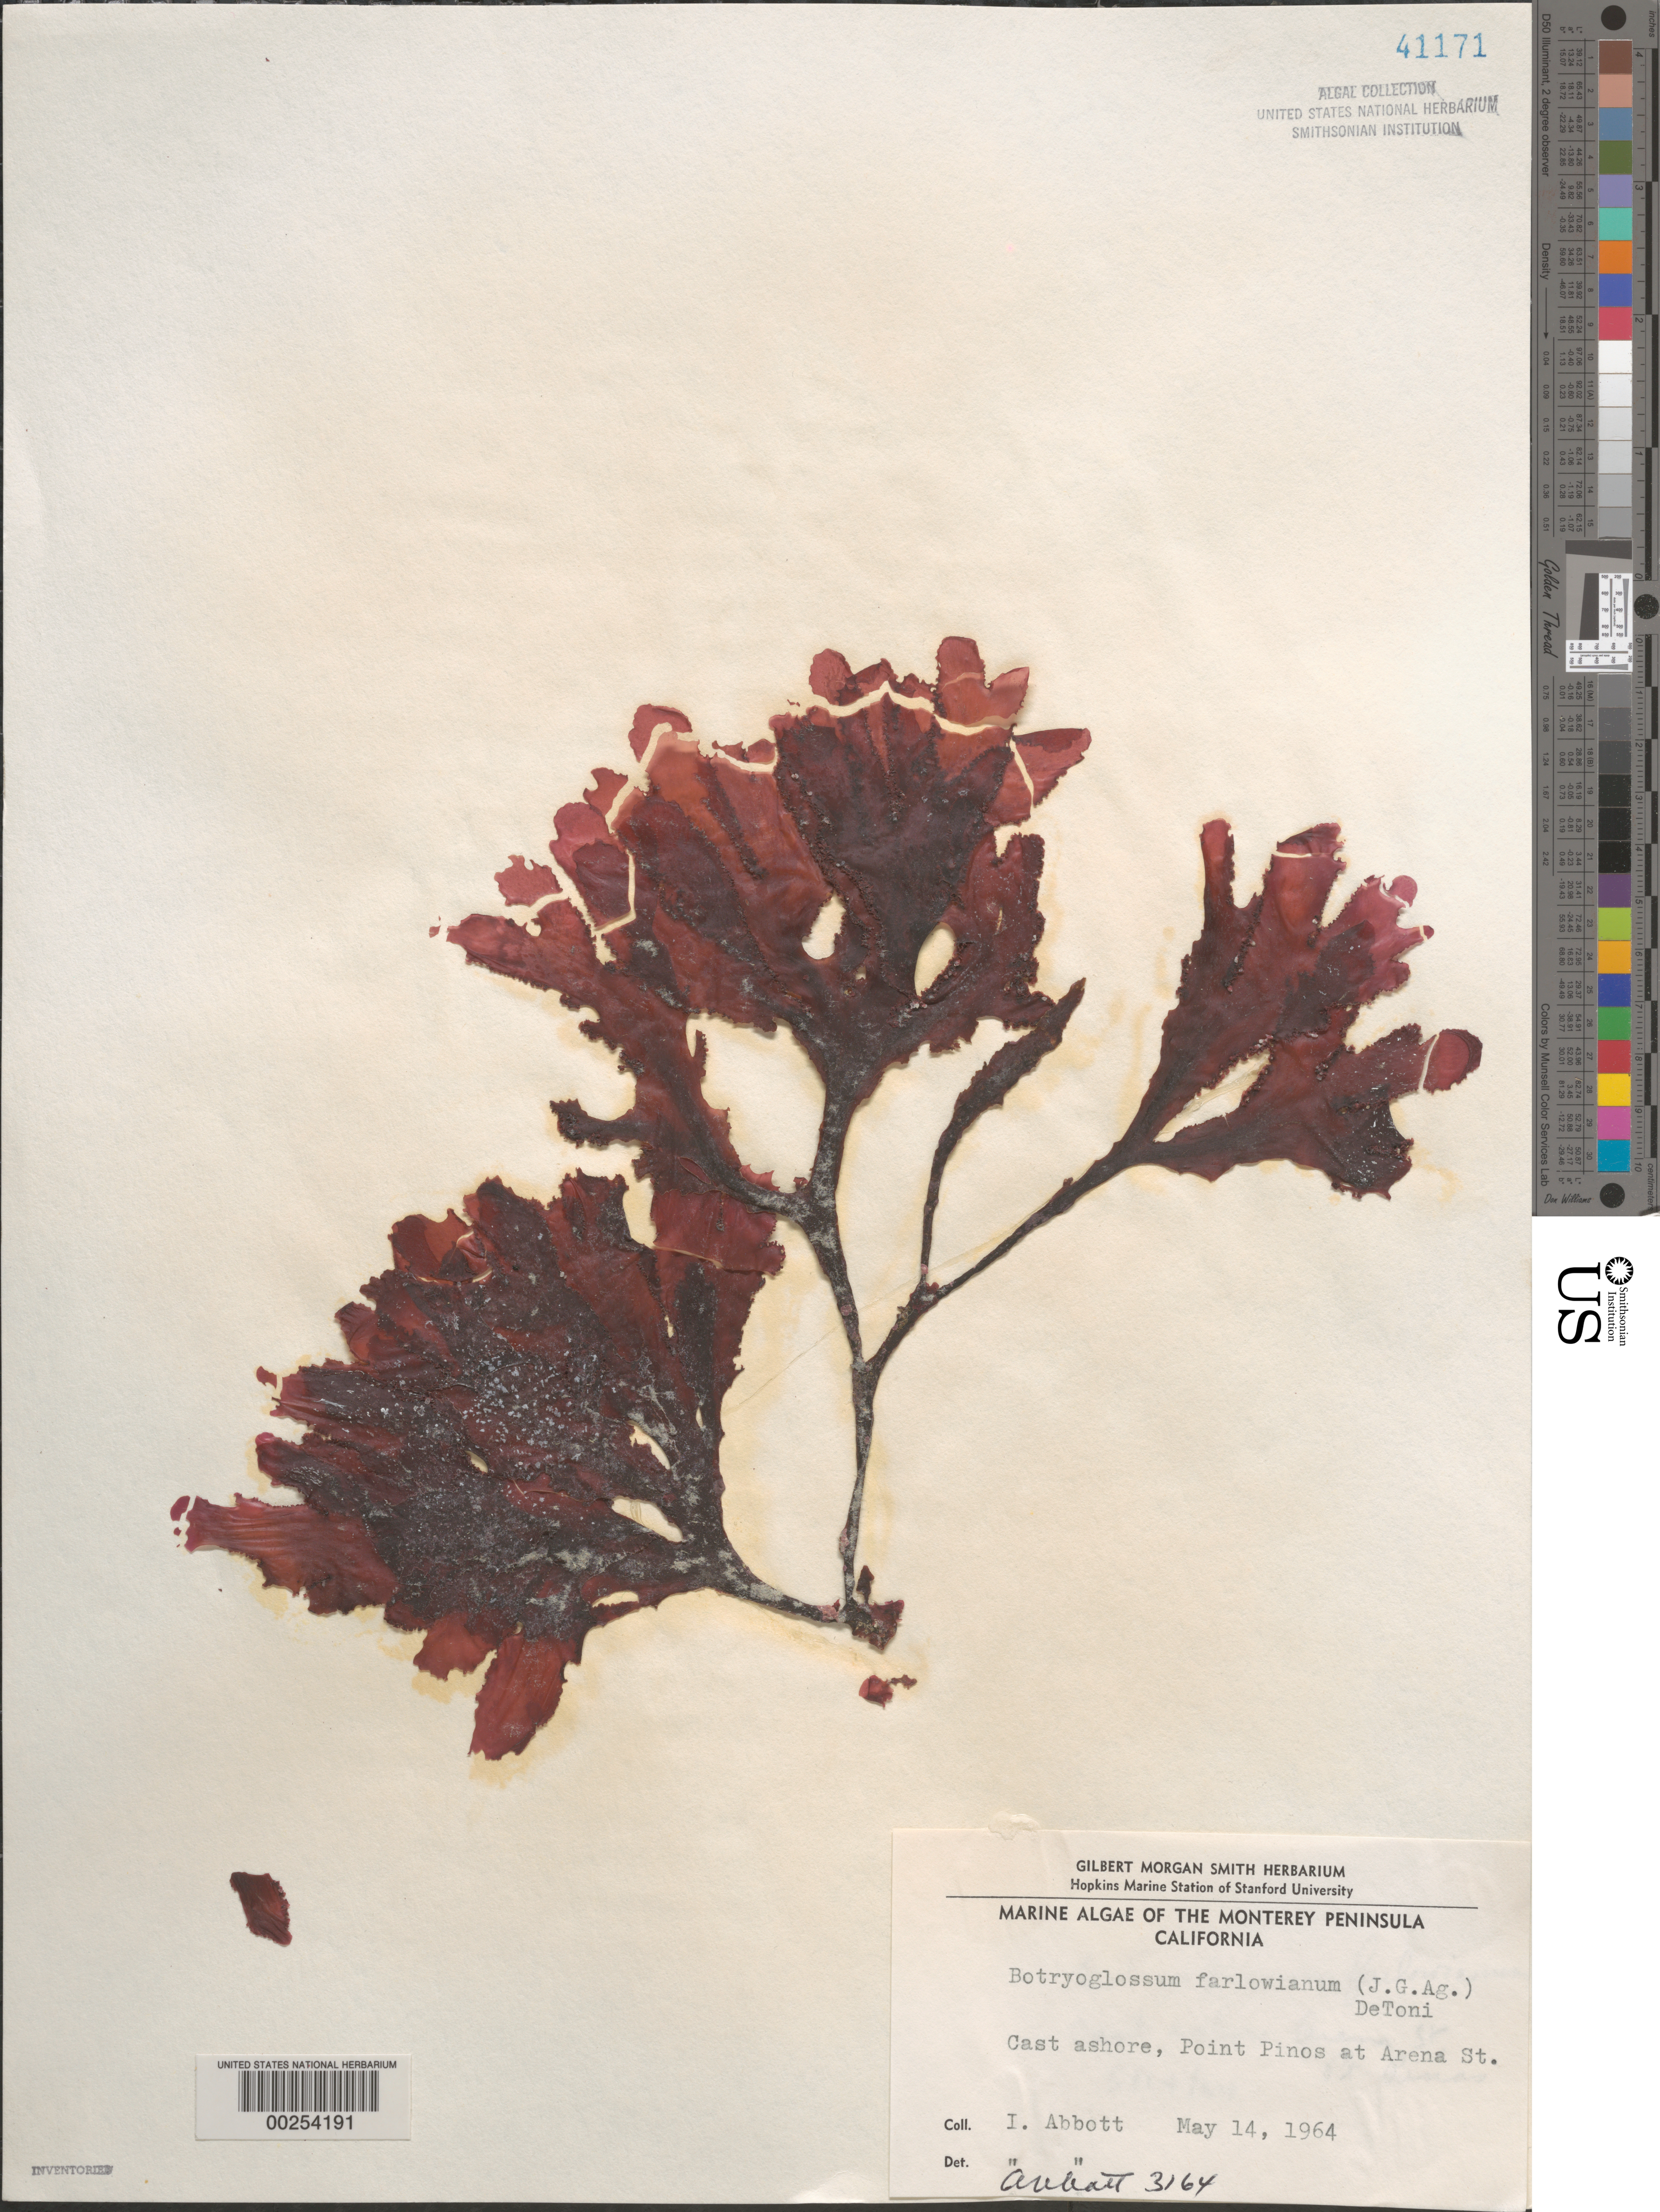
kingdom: Plantae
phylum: Rhodophyta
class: Florideophyceae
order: Ceramiales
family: Delesseriaceae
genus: Botryoglossum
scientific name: Botryoglossum farlowianum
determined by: Abbott, Isabella A.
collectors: I. A. Abbott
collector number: IAA 3164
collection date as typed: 14 May 1964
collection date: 1964-05-14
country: United States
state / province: California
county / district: Monterey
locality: Point Pinos, Arena Street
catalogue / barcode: US 41171